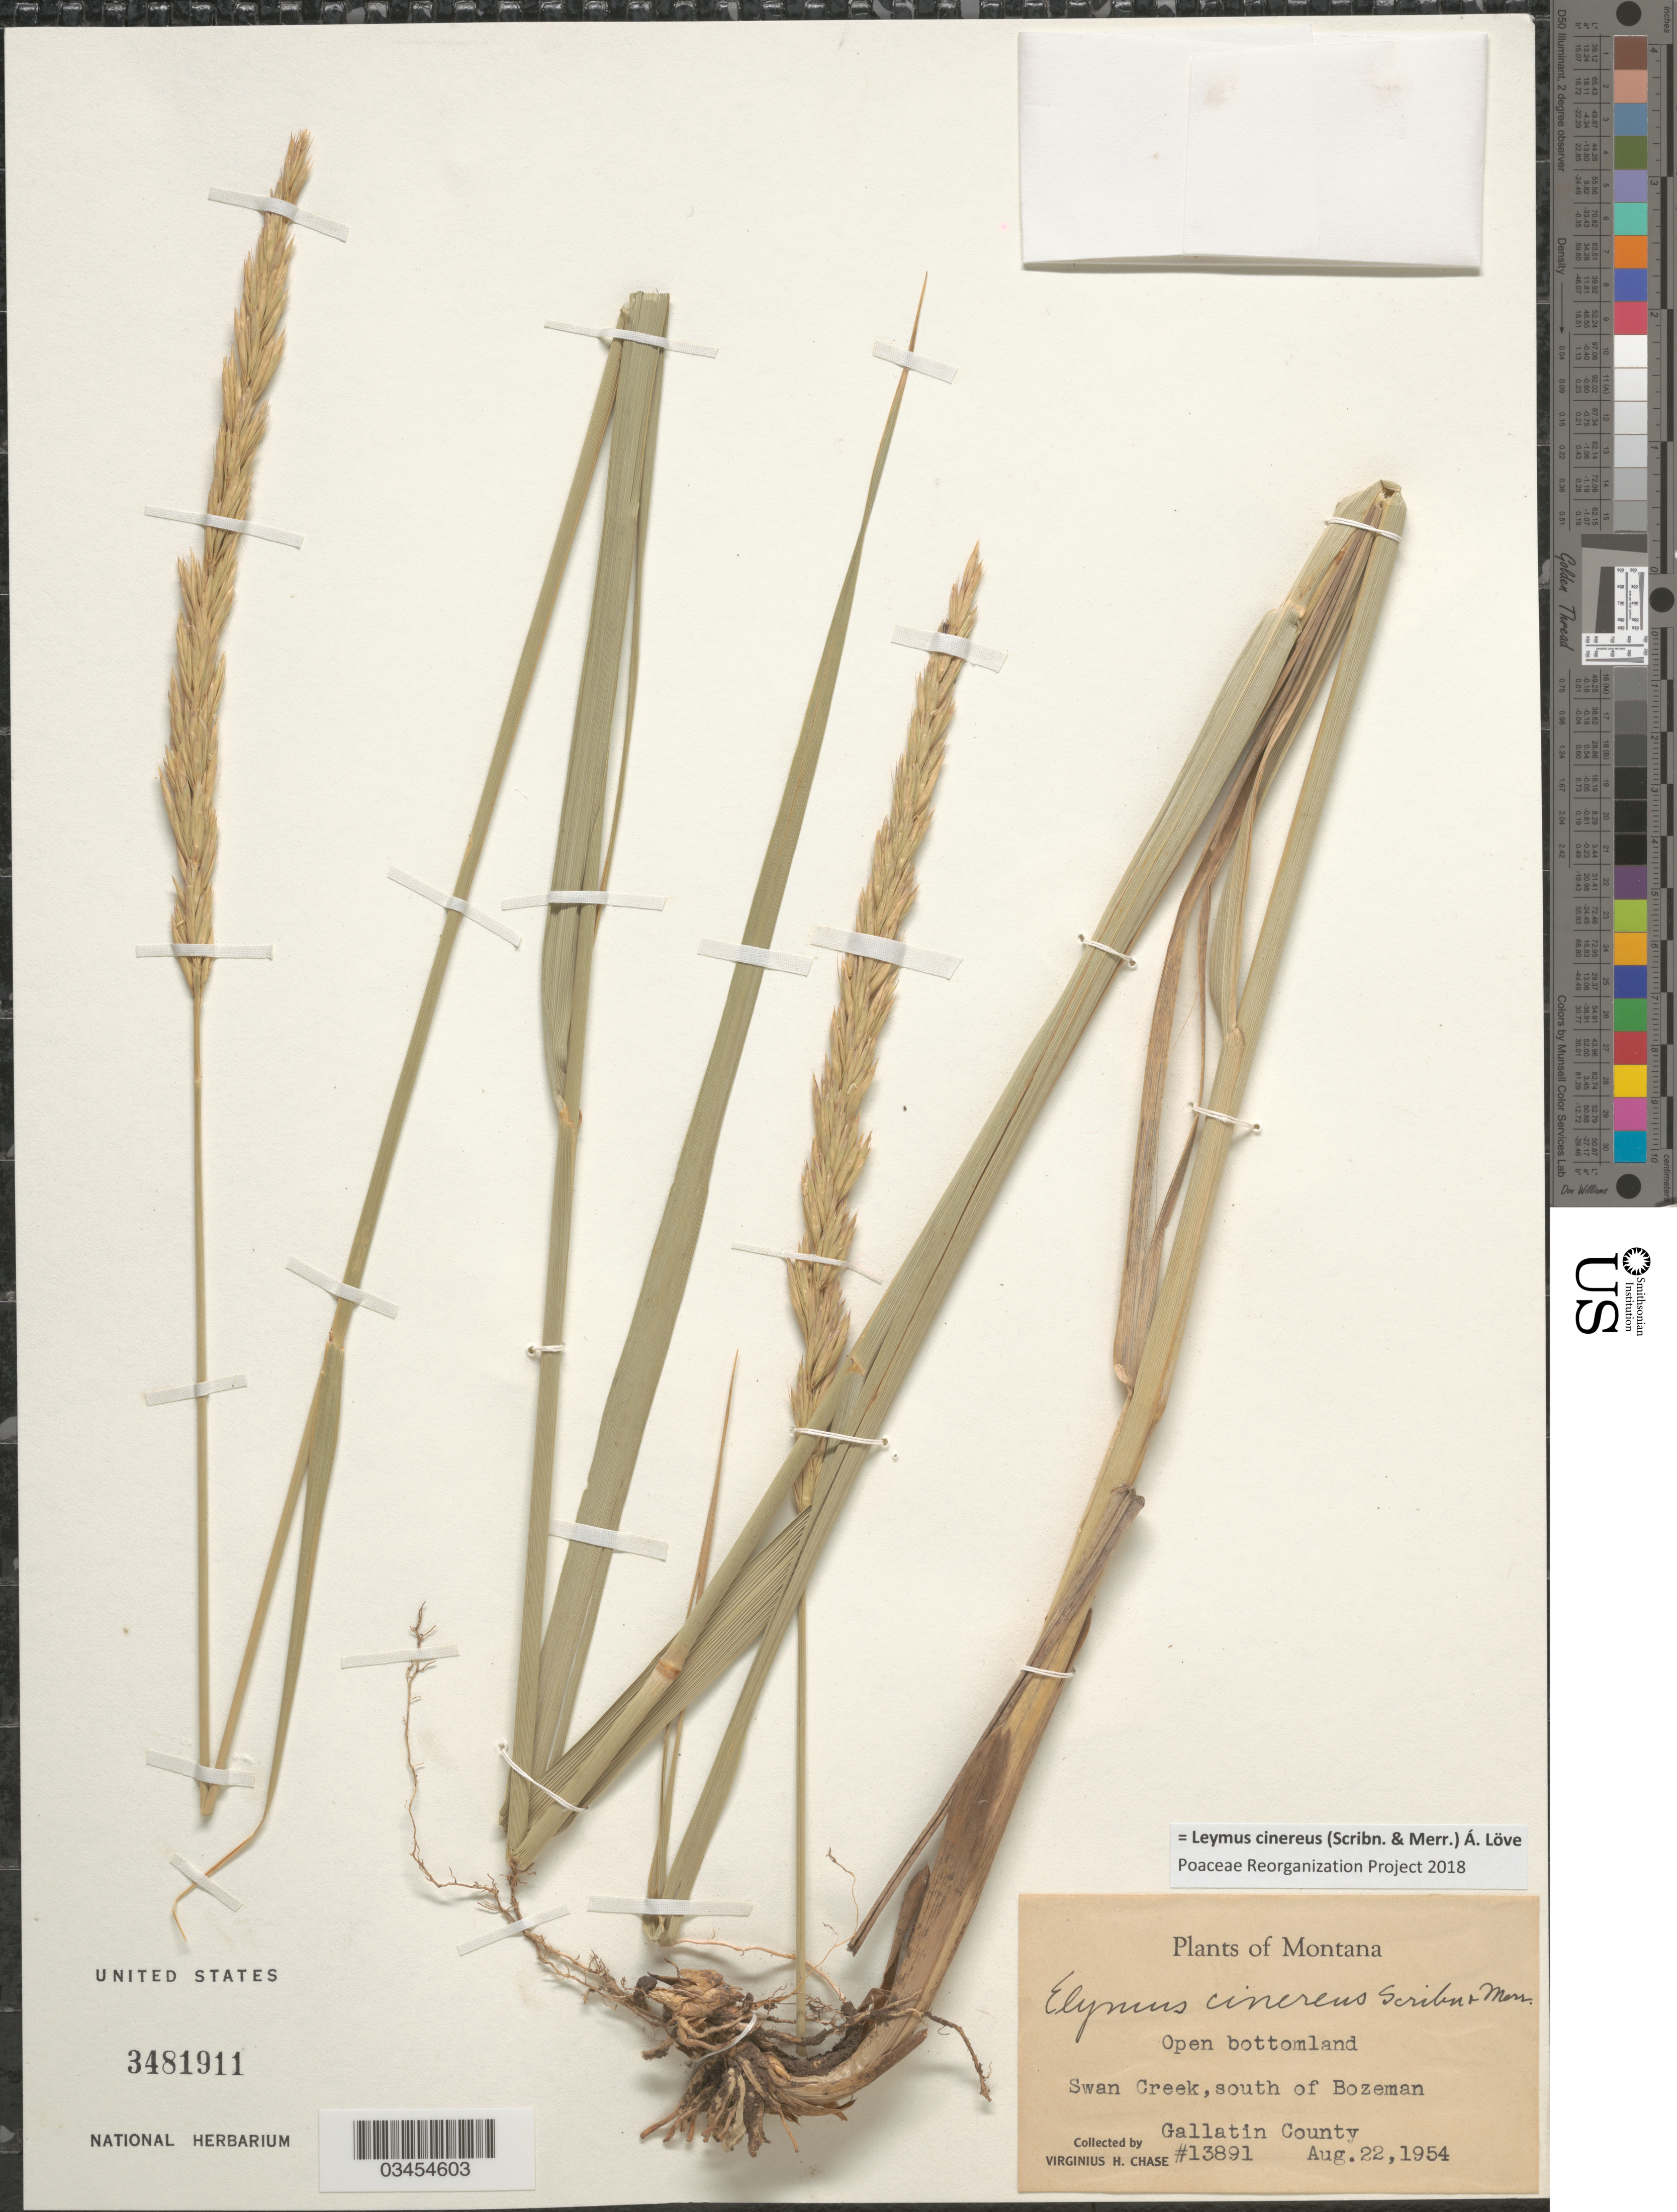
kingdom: Plantae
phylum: Tracheophyta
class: Liliopsida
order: Poales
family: Poaceae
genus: Leymus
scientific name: Leymus cinereus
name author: (Scribn. & Merr.) Á. Löve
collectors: V. H. Chase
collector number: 13891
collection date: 1954-08-22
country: United States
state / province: Montana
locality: Open bottomland. Swan Creek, south of Bozeman. Gallatin County.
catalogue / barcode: US 3481911